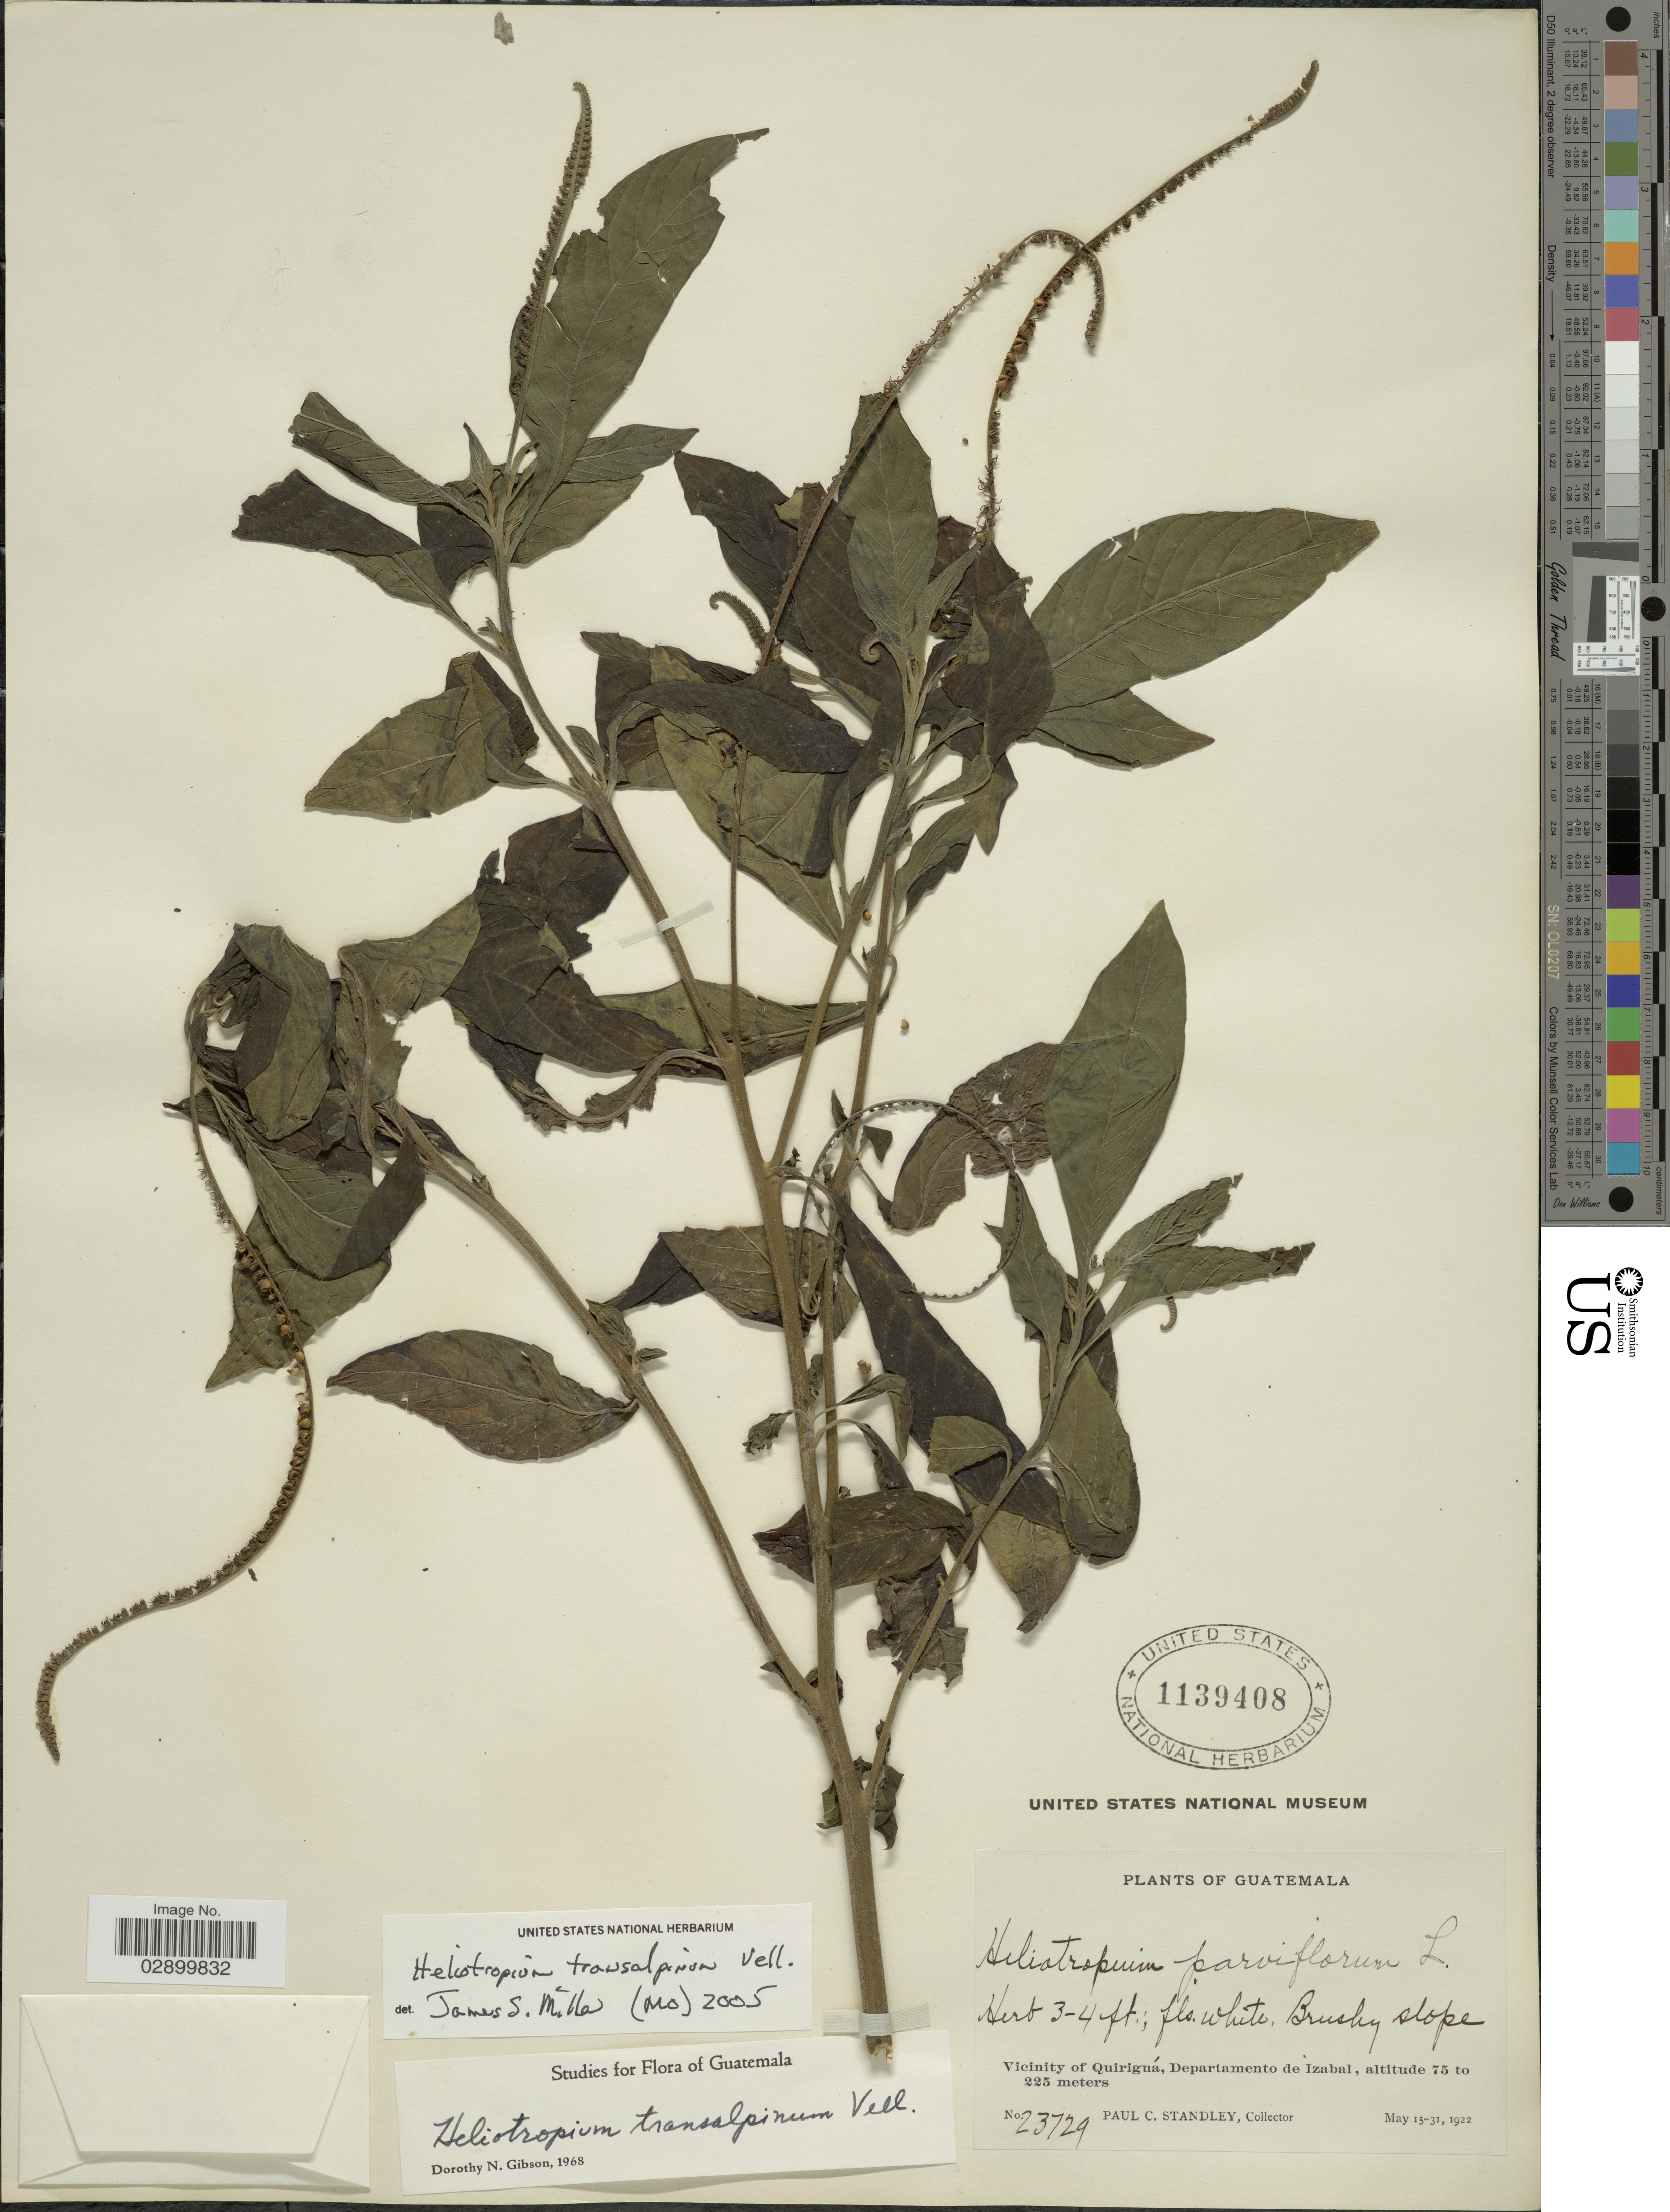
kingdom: Plantae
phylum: Tracheophyta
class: Magnoliopsida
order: Boraginales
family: Heliotropiaceae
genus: Heliotropium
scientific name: Heliotropium transalpinum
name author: Vell.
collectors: P. C. Standley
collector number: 23729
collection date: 1922-05-15/1922-05-31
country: Guatemala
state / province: Izabal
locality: Vicinity of Quiriguá, Departamento de Izabal.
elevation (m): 75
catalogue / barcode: US 1139408